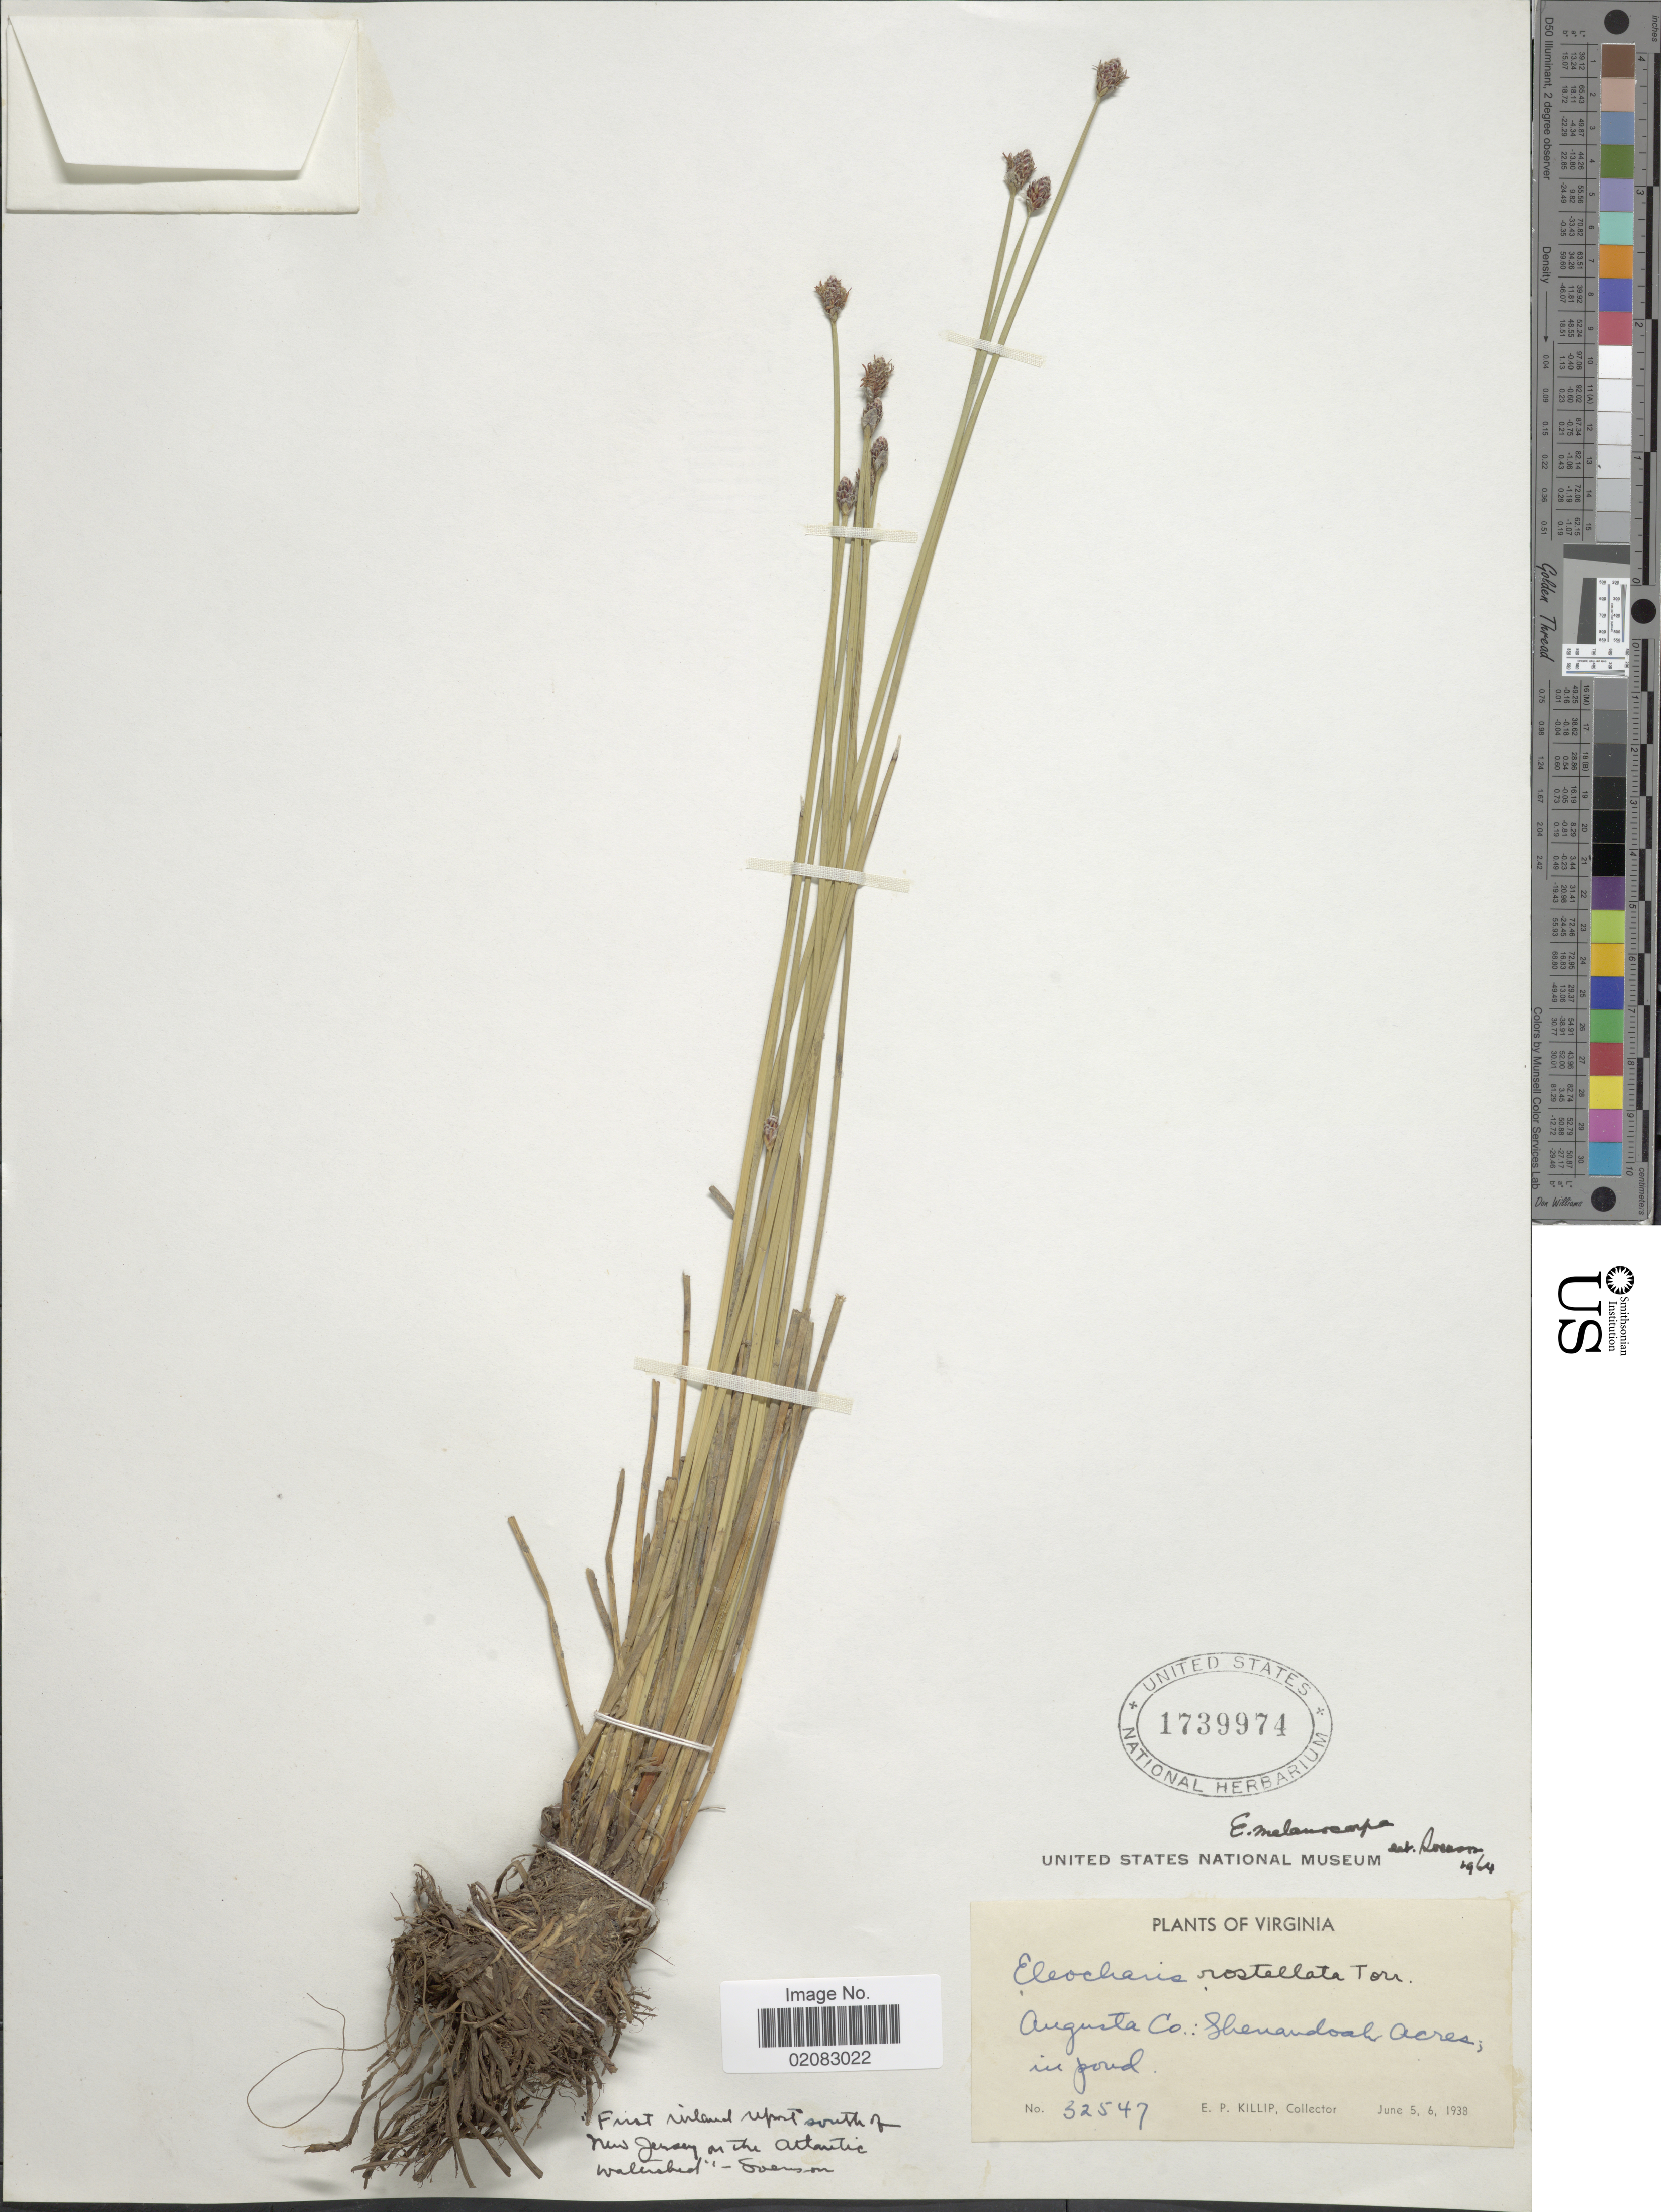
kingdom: Plantae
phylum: Tracheophyta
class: Liliopsida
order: Poales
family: Cyperaceae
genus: Eleocharis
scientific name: Eleocharis melanocarpa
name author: Torr.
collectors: E. P. Killip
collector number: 32547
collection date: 1938-06-05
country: United States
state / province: Virginia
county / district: Augusta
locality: Shenandoah Acres; in pond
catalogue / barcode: US 1739974